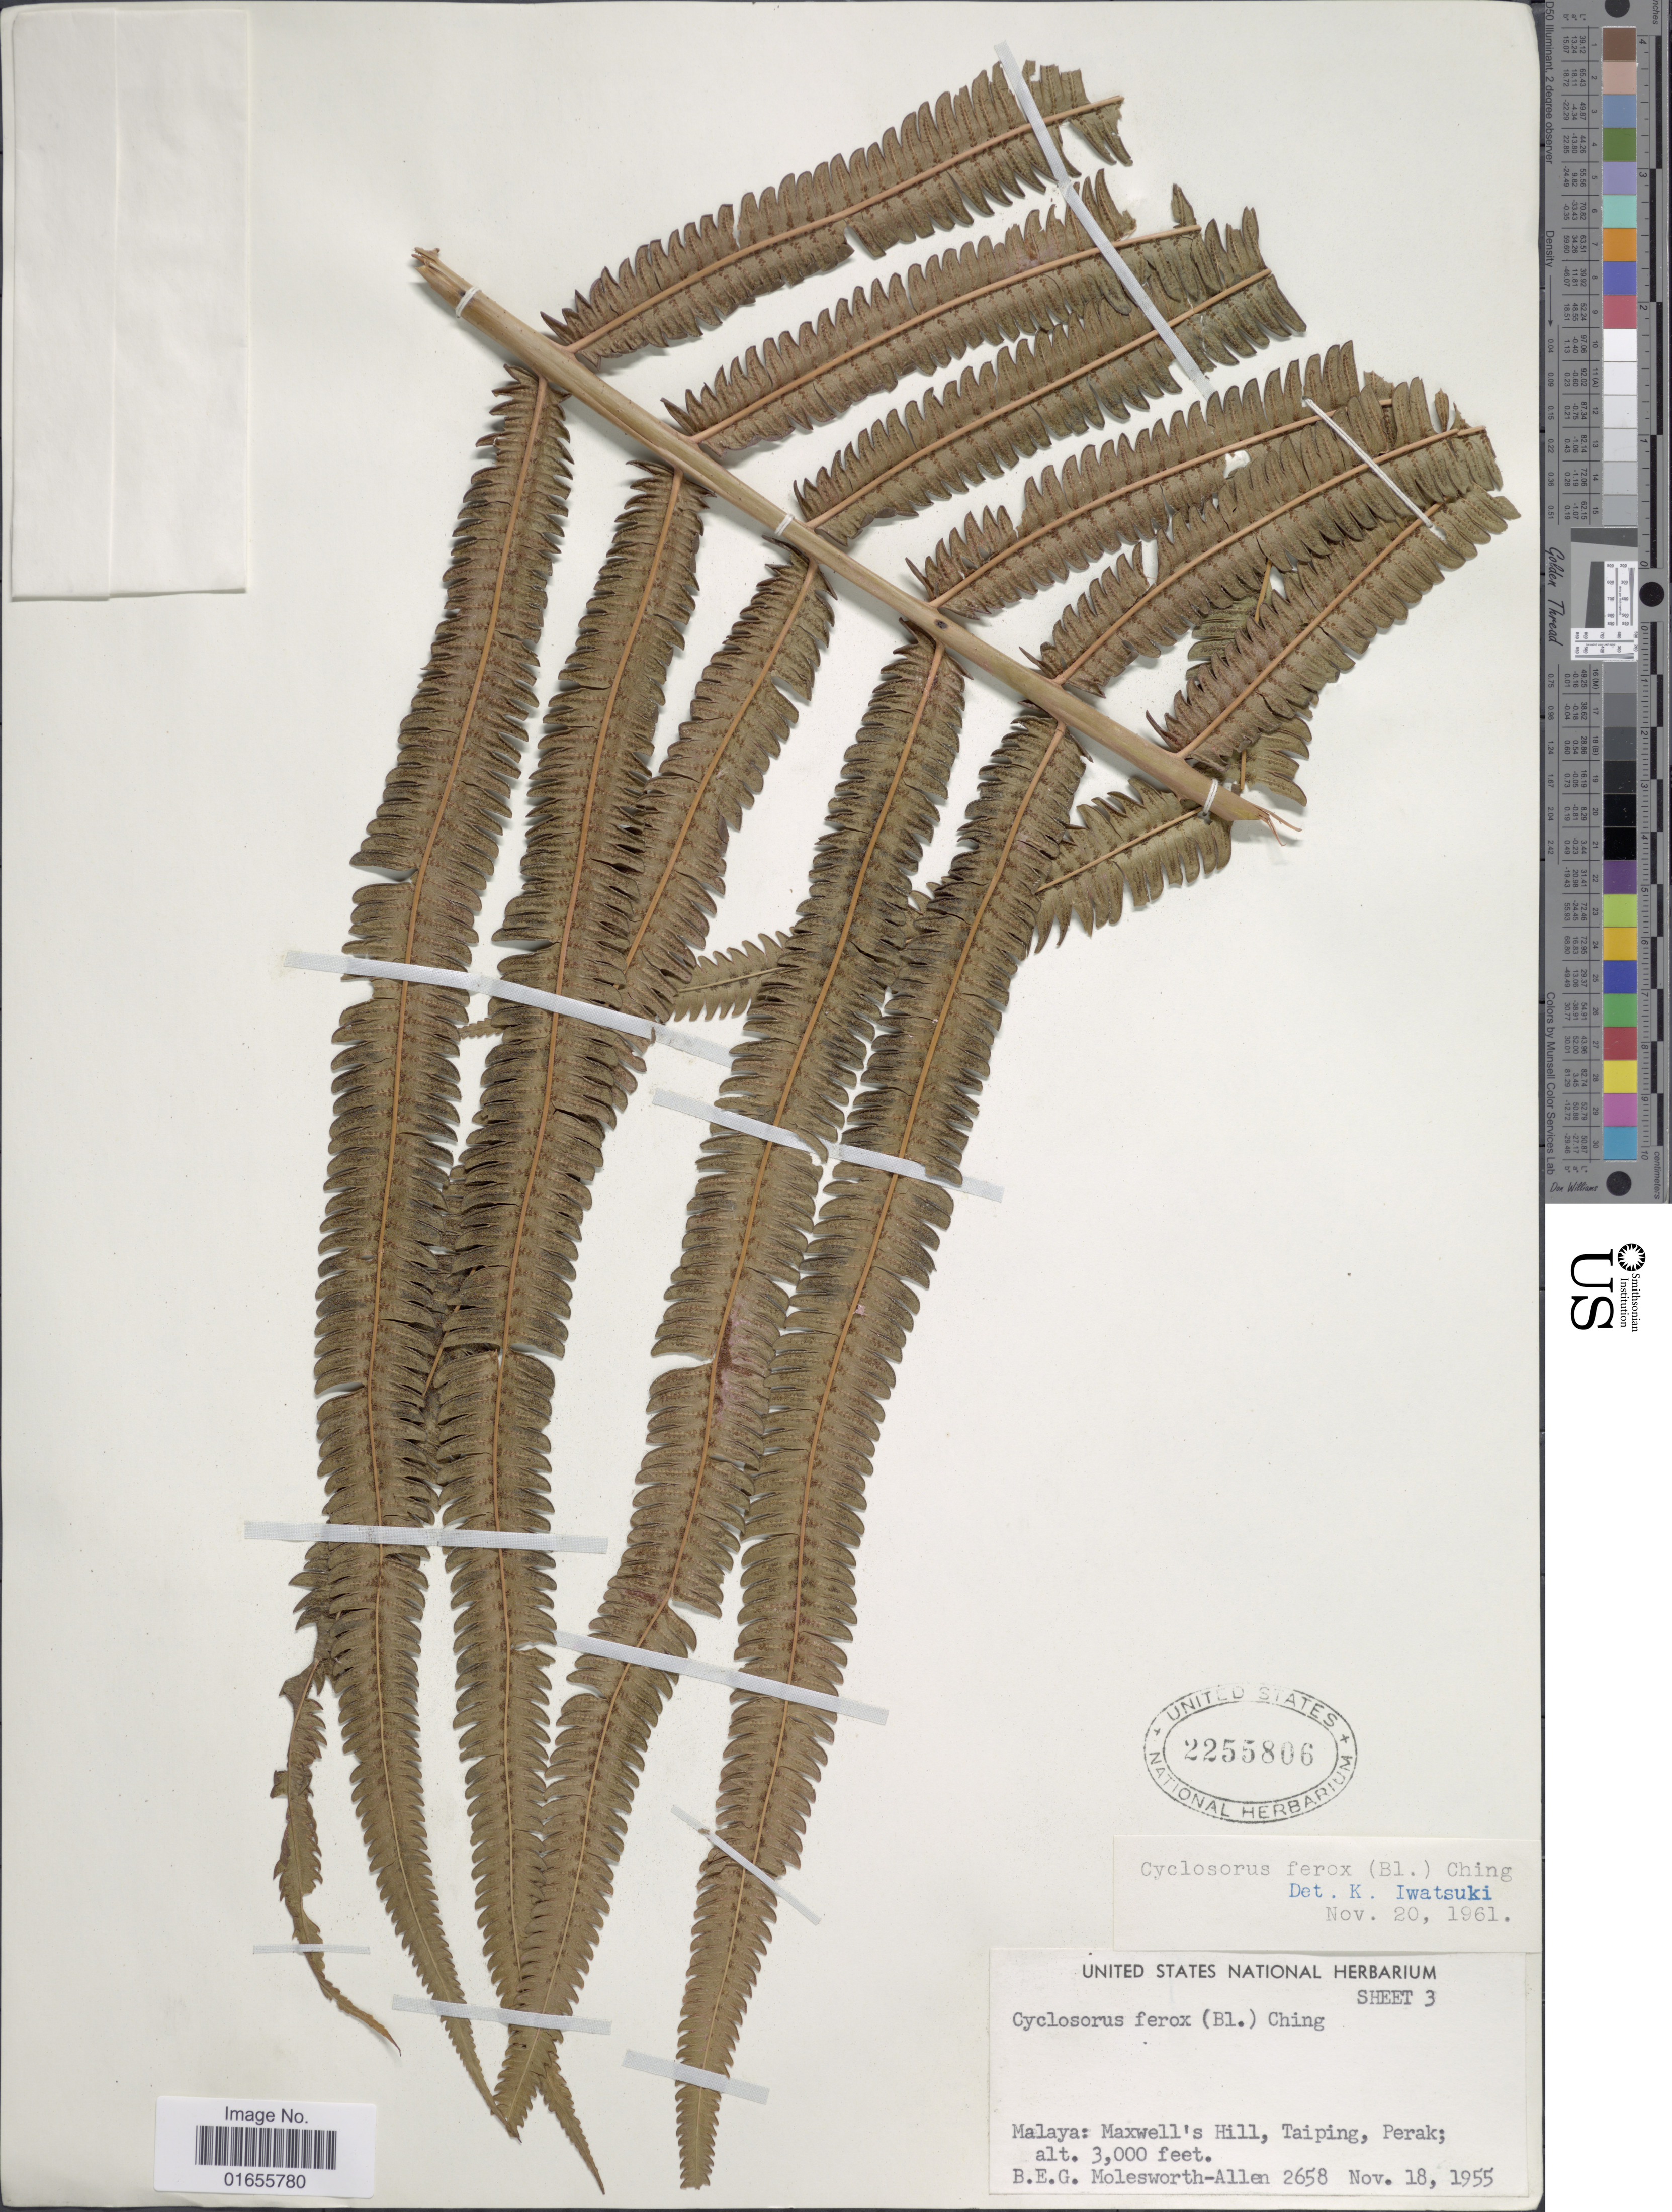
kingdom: Plantae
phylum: Tracheophyta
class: Polypodiopsida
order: Polypodiales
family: Thelypteridaceae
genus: Chingia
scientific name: Chingia ferox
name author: (Blume) Holttum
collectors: B. E. G. Molesworth-Allen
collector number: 2658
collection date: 1955-11-18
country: Malaysia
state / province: Perak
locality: Malaya: Maxwell's Hill, Taiping, Perak;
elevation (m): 914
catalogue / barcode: US 2255806